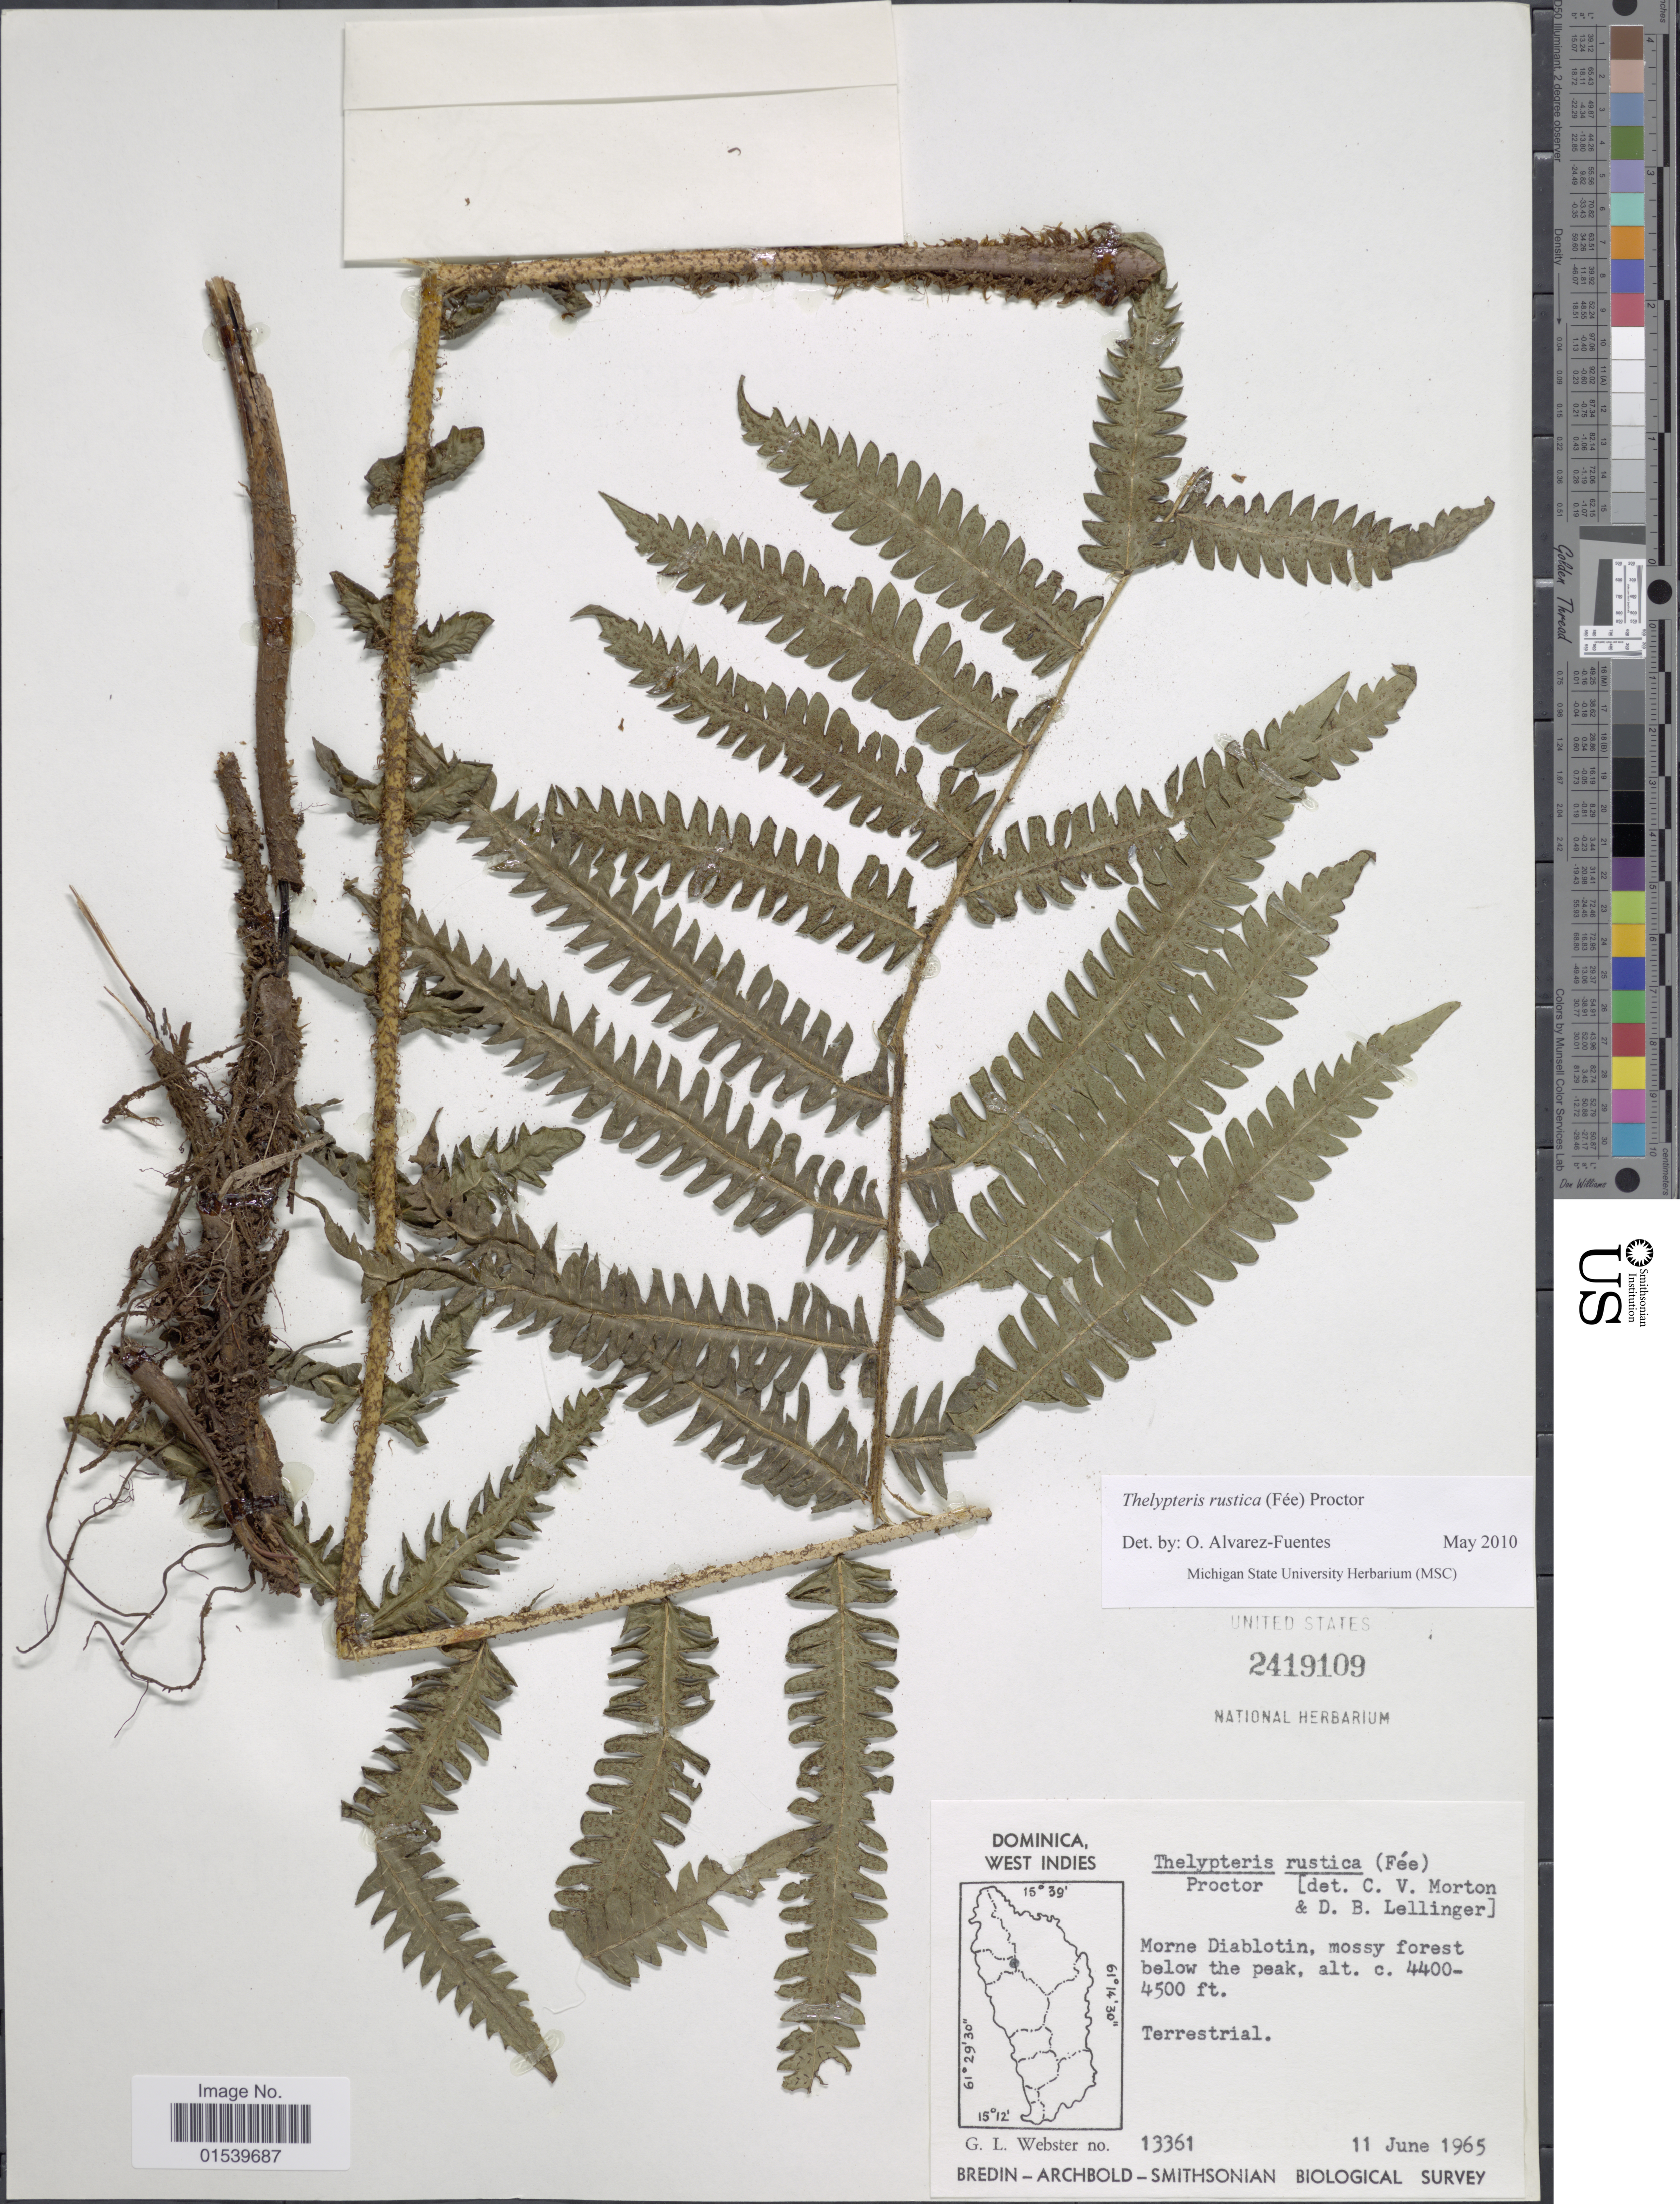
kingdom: Plantae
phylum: Tracheophyta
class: Polypodiopsida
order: Polypodiales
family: Thelypteridaceae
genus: Amauropelta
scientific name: Amauropelta rustica (Fée) comb. nov., ined 2015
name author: (Fée)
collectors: G. L. Webster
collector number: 13361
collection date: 1965-06-11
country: Dominica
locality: Morne Diablotin, mossy forest below the peak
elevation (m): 1341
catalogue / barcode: US 2419109